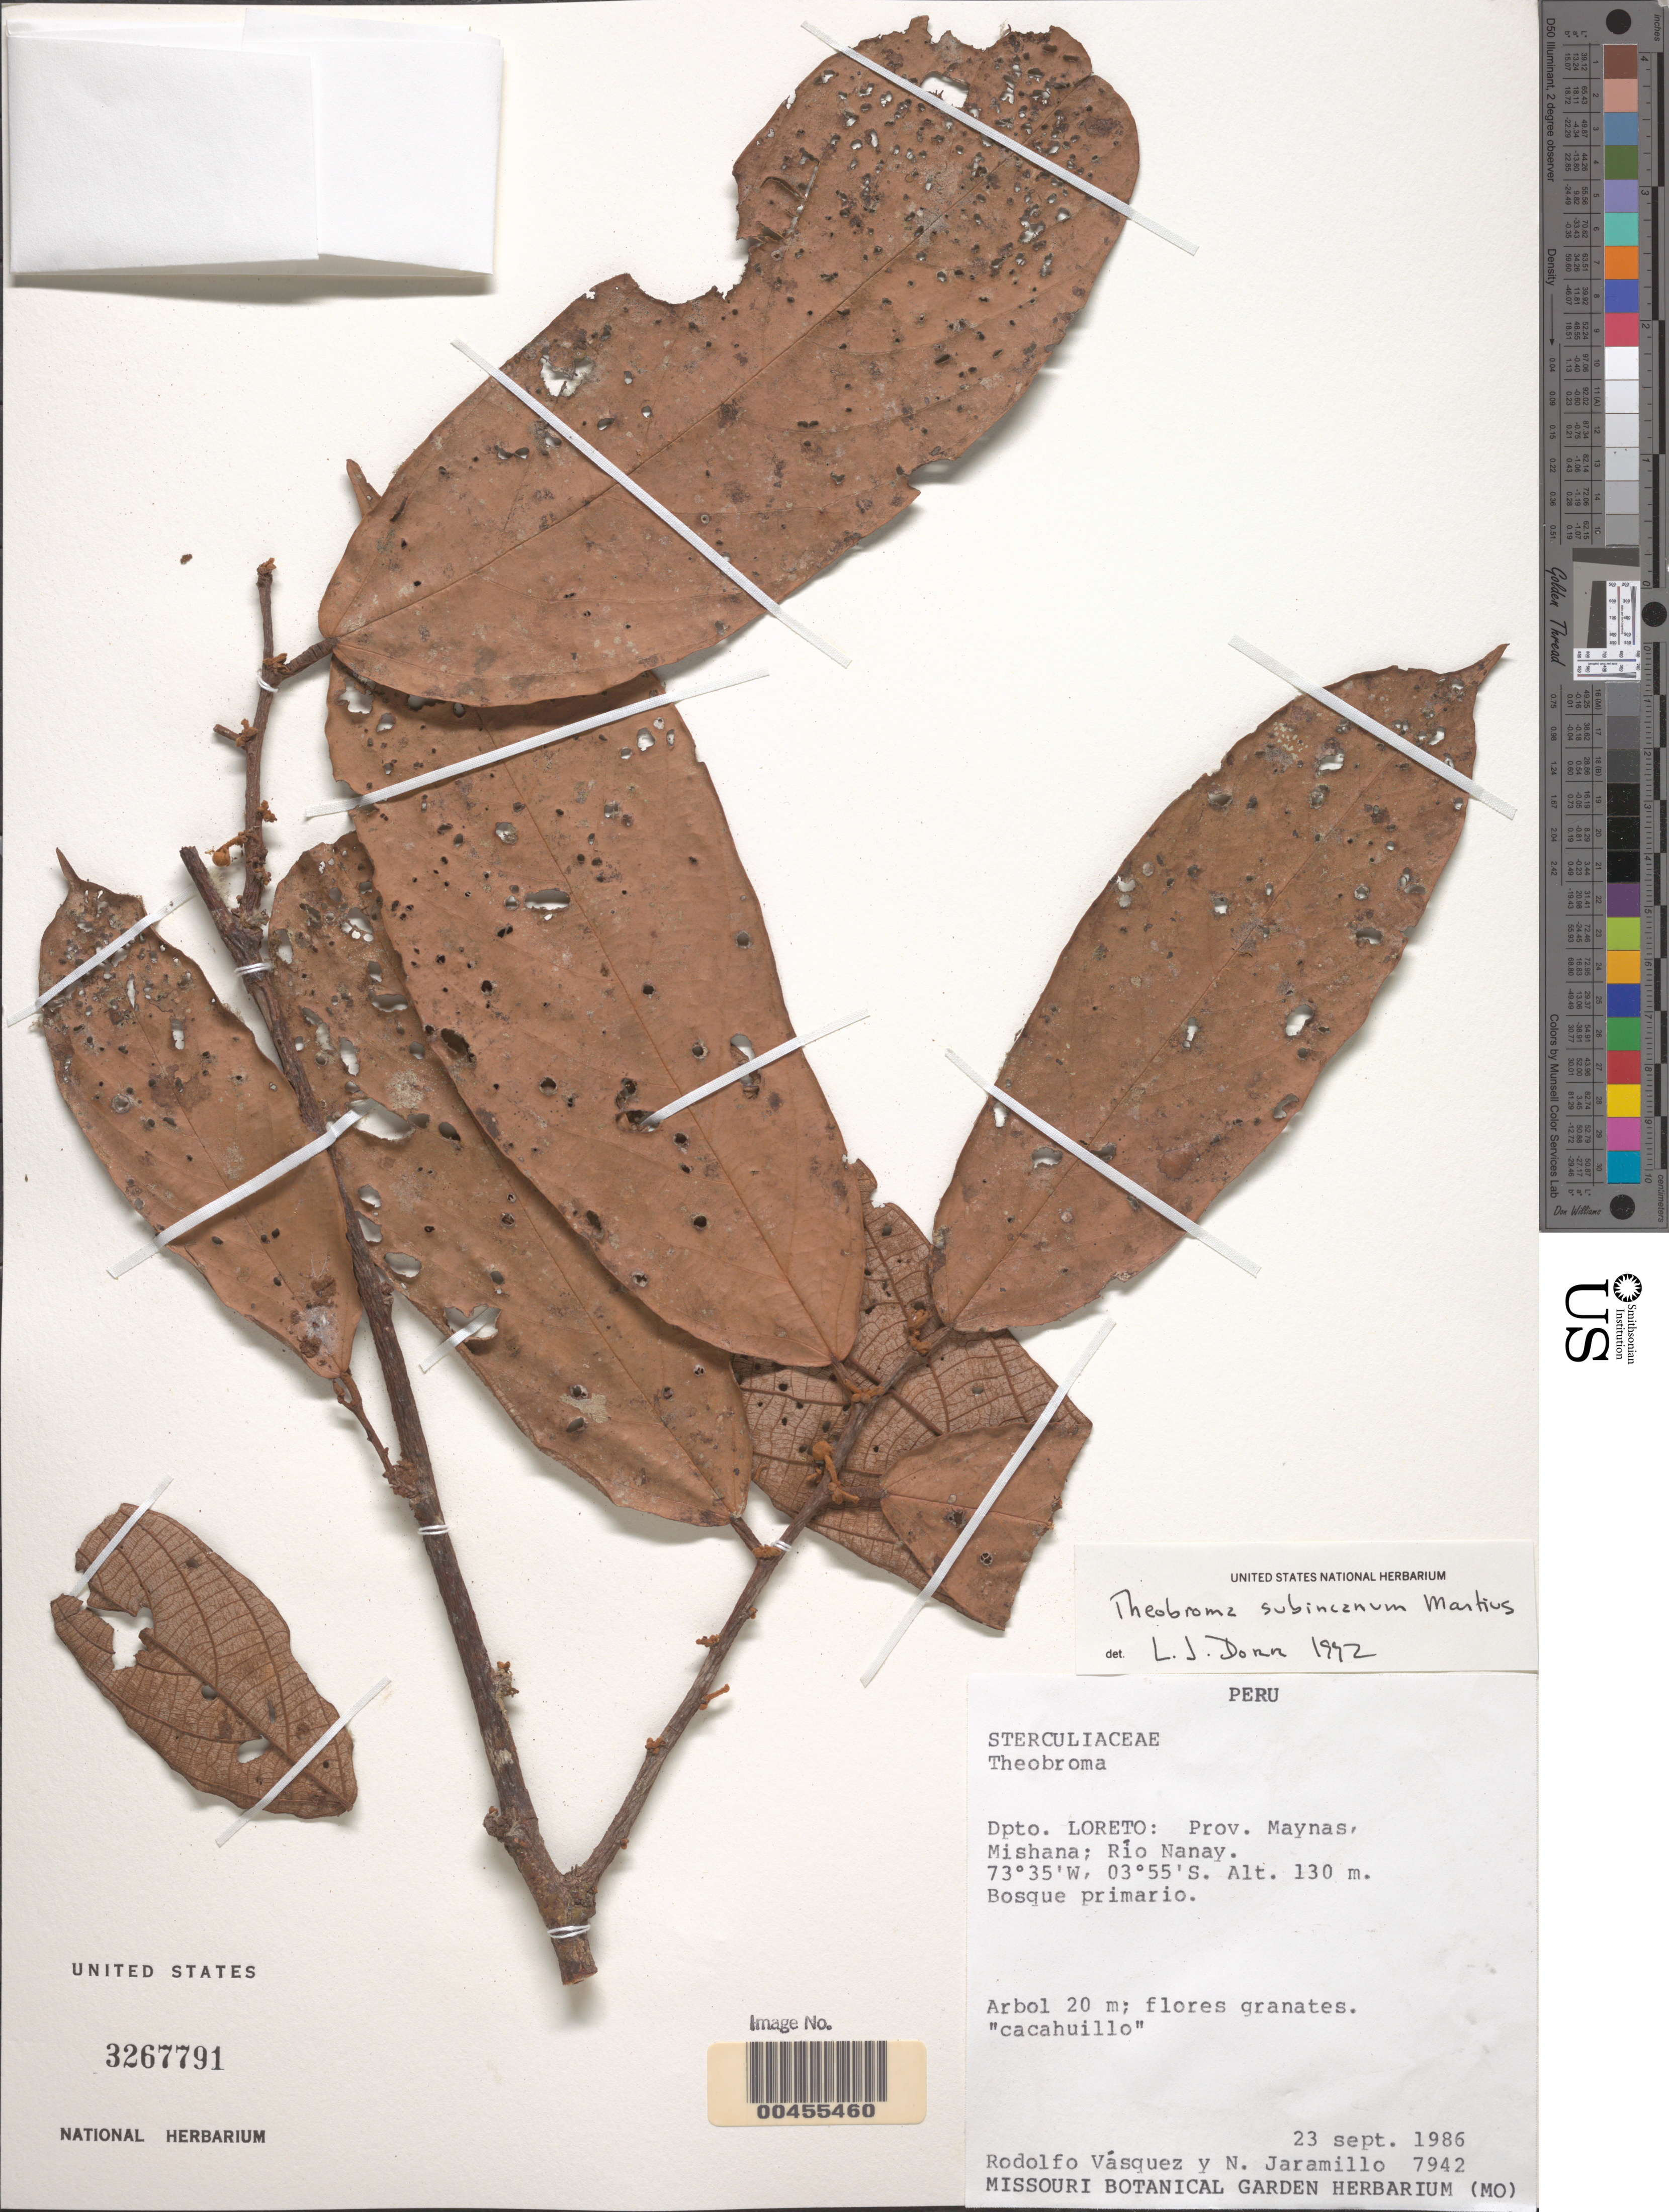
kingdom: Plantae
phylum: Tracheophyta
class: Magnoliopsida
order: Malvales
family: Malvaceae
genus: Theobroma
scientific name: Theobroma subincanum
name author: Mart.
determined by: Dorr, L. J., (BOT), Smithsonian Institution - National Museum of Natural History (UNITED STATES)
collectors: R. Vásquez & N. Jaramillo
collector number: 7942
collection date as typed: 23 Sep 1986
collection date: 1986-09-23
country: Peru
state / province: Loreto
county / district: Maynas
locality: Mishana, Río Nanay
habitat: Bosque primario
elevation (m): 130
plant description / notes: Common name: Cacahuillo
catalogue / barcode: US 3267791